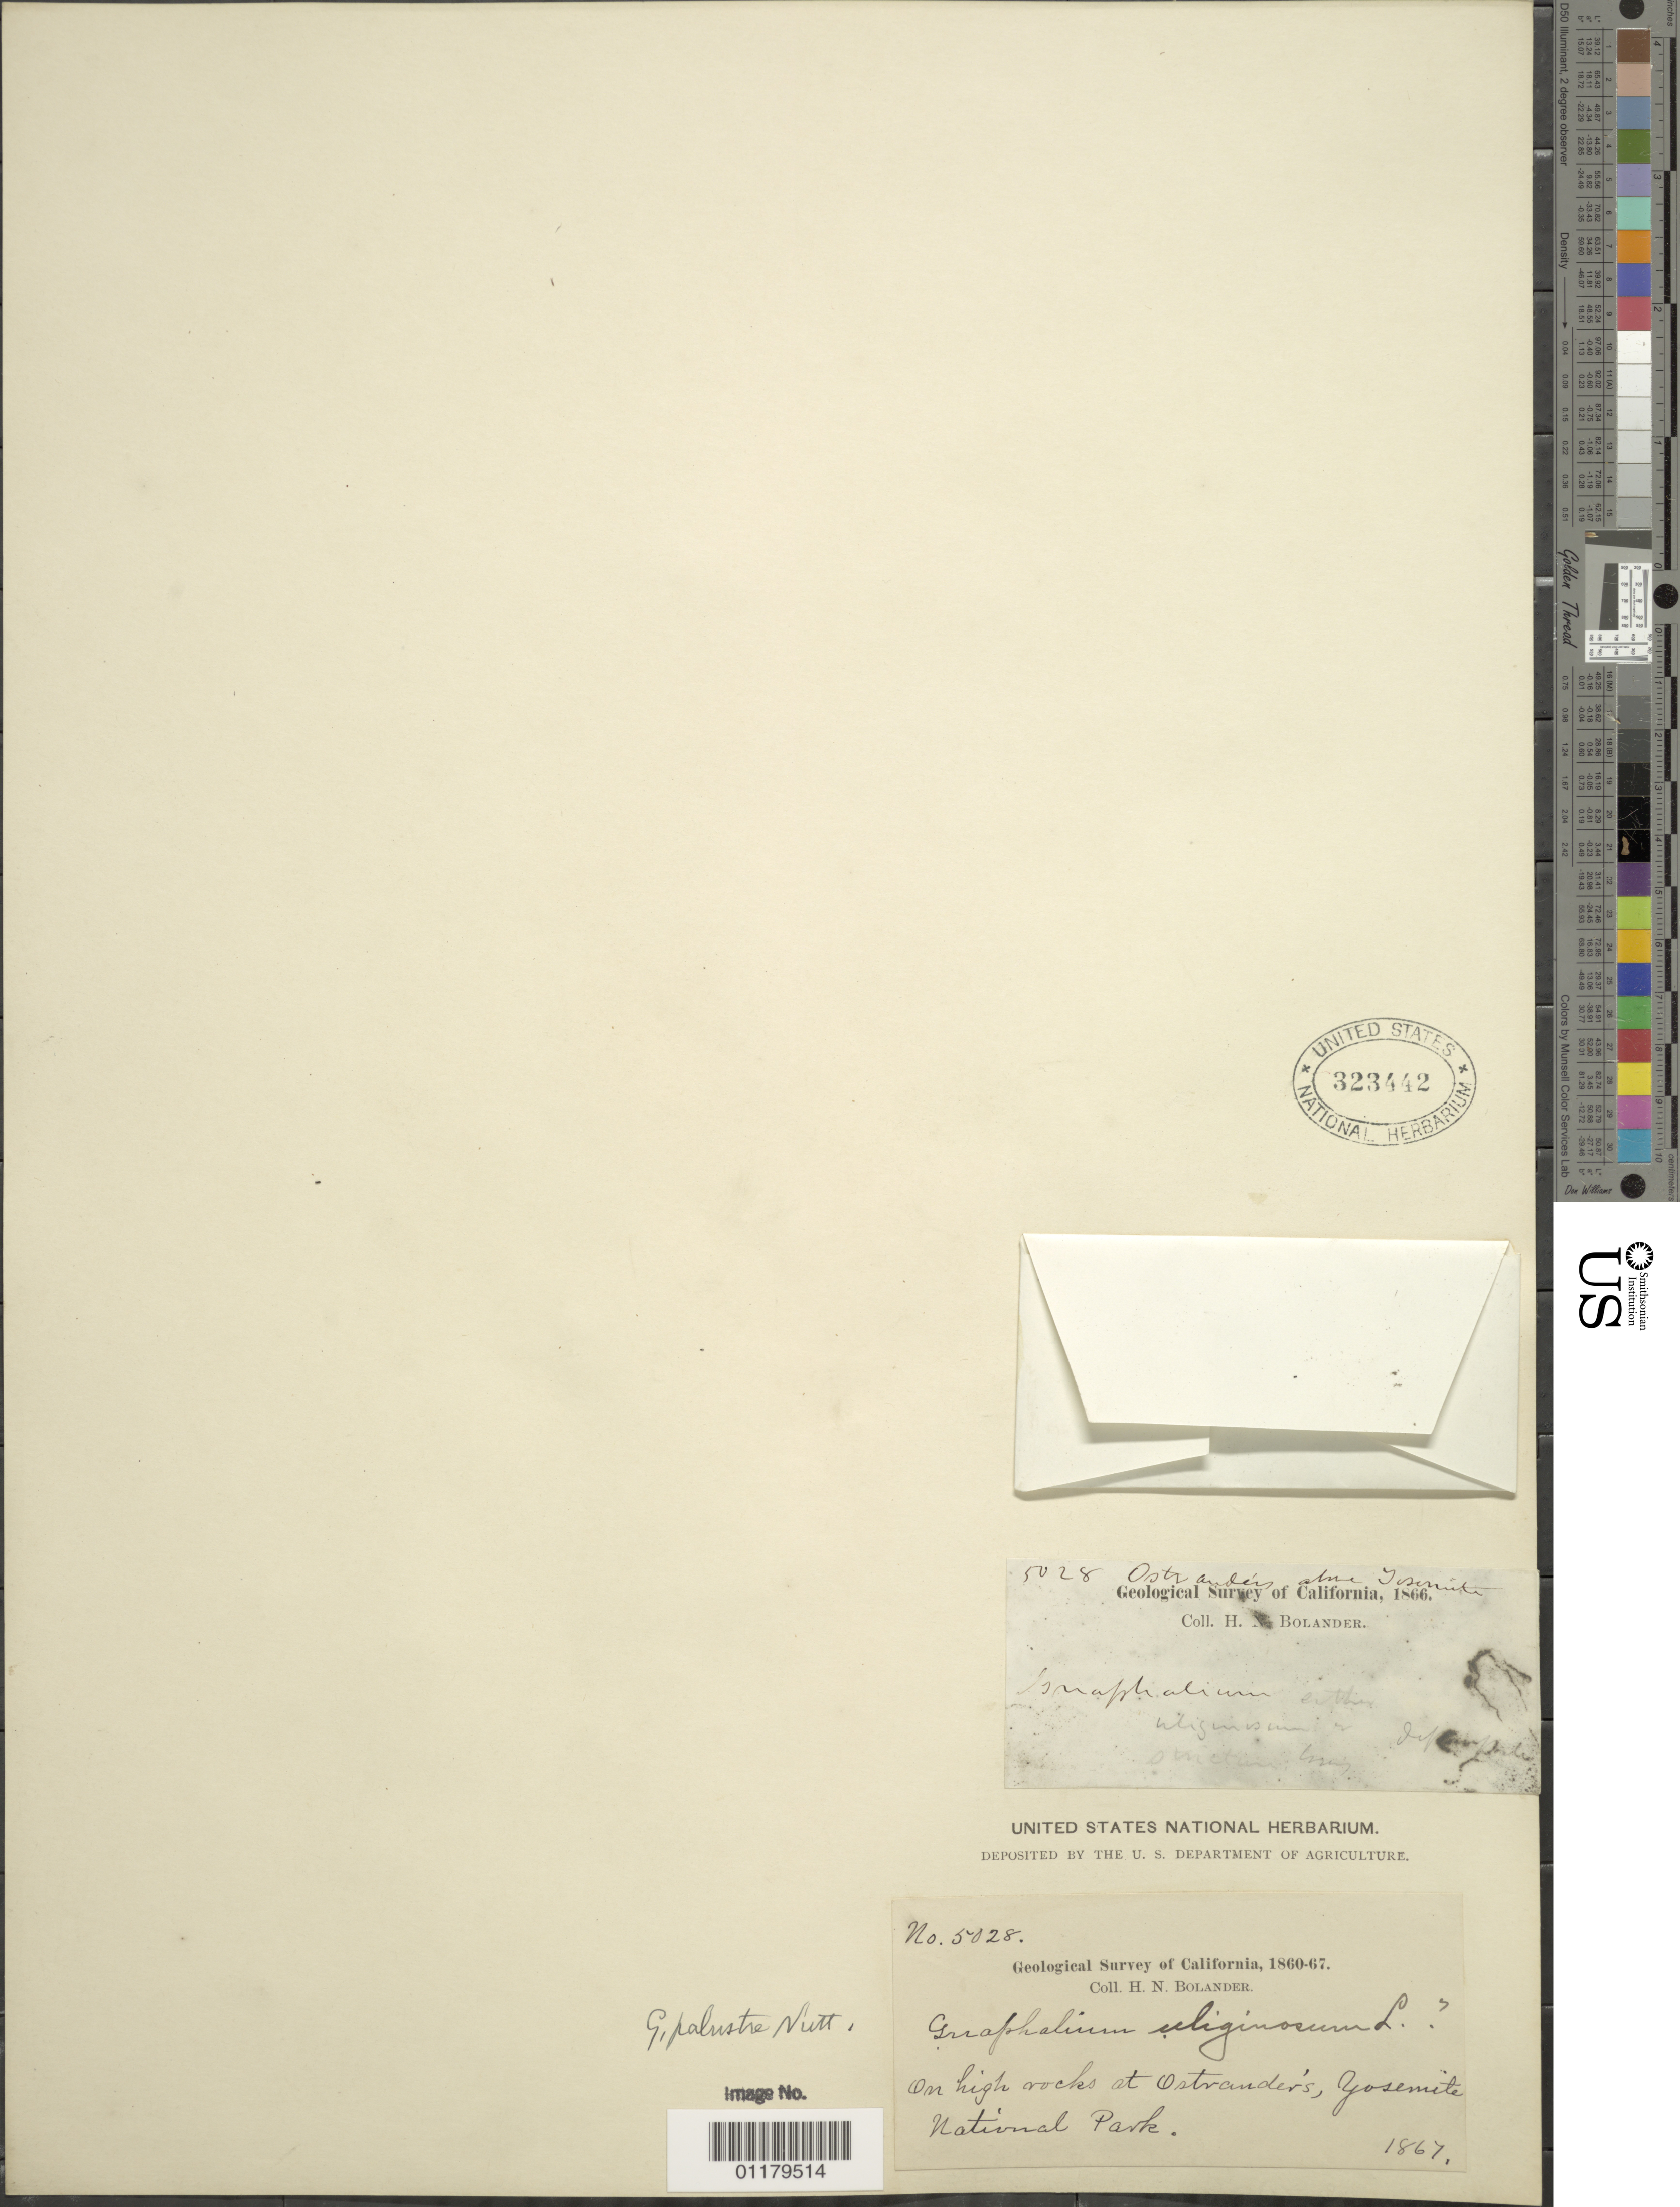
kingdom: Plantae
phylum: Tracheophyta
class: Magnoliopsida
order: Asterales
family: Asteraceae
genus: Gnaphalium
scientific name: Gnaphalium palustre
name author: Nutt.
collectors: H. Bolander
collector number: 5028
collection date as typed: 1867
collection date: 1867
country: United States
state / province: California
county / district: Mariposa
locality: on high rocks at Ostrander's, Yosemite National Park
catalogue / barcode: US 323442